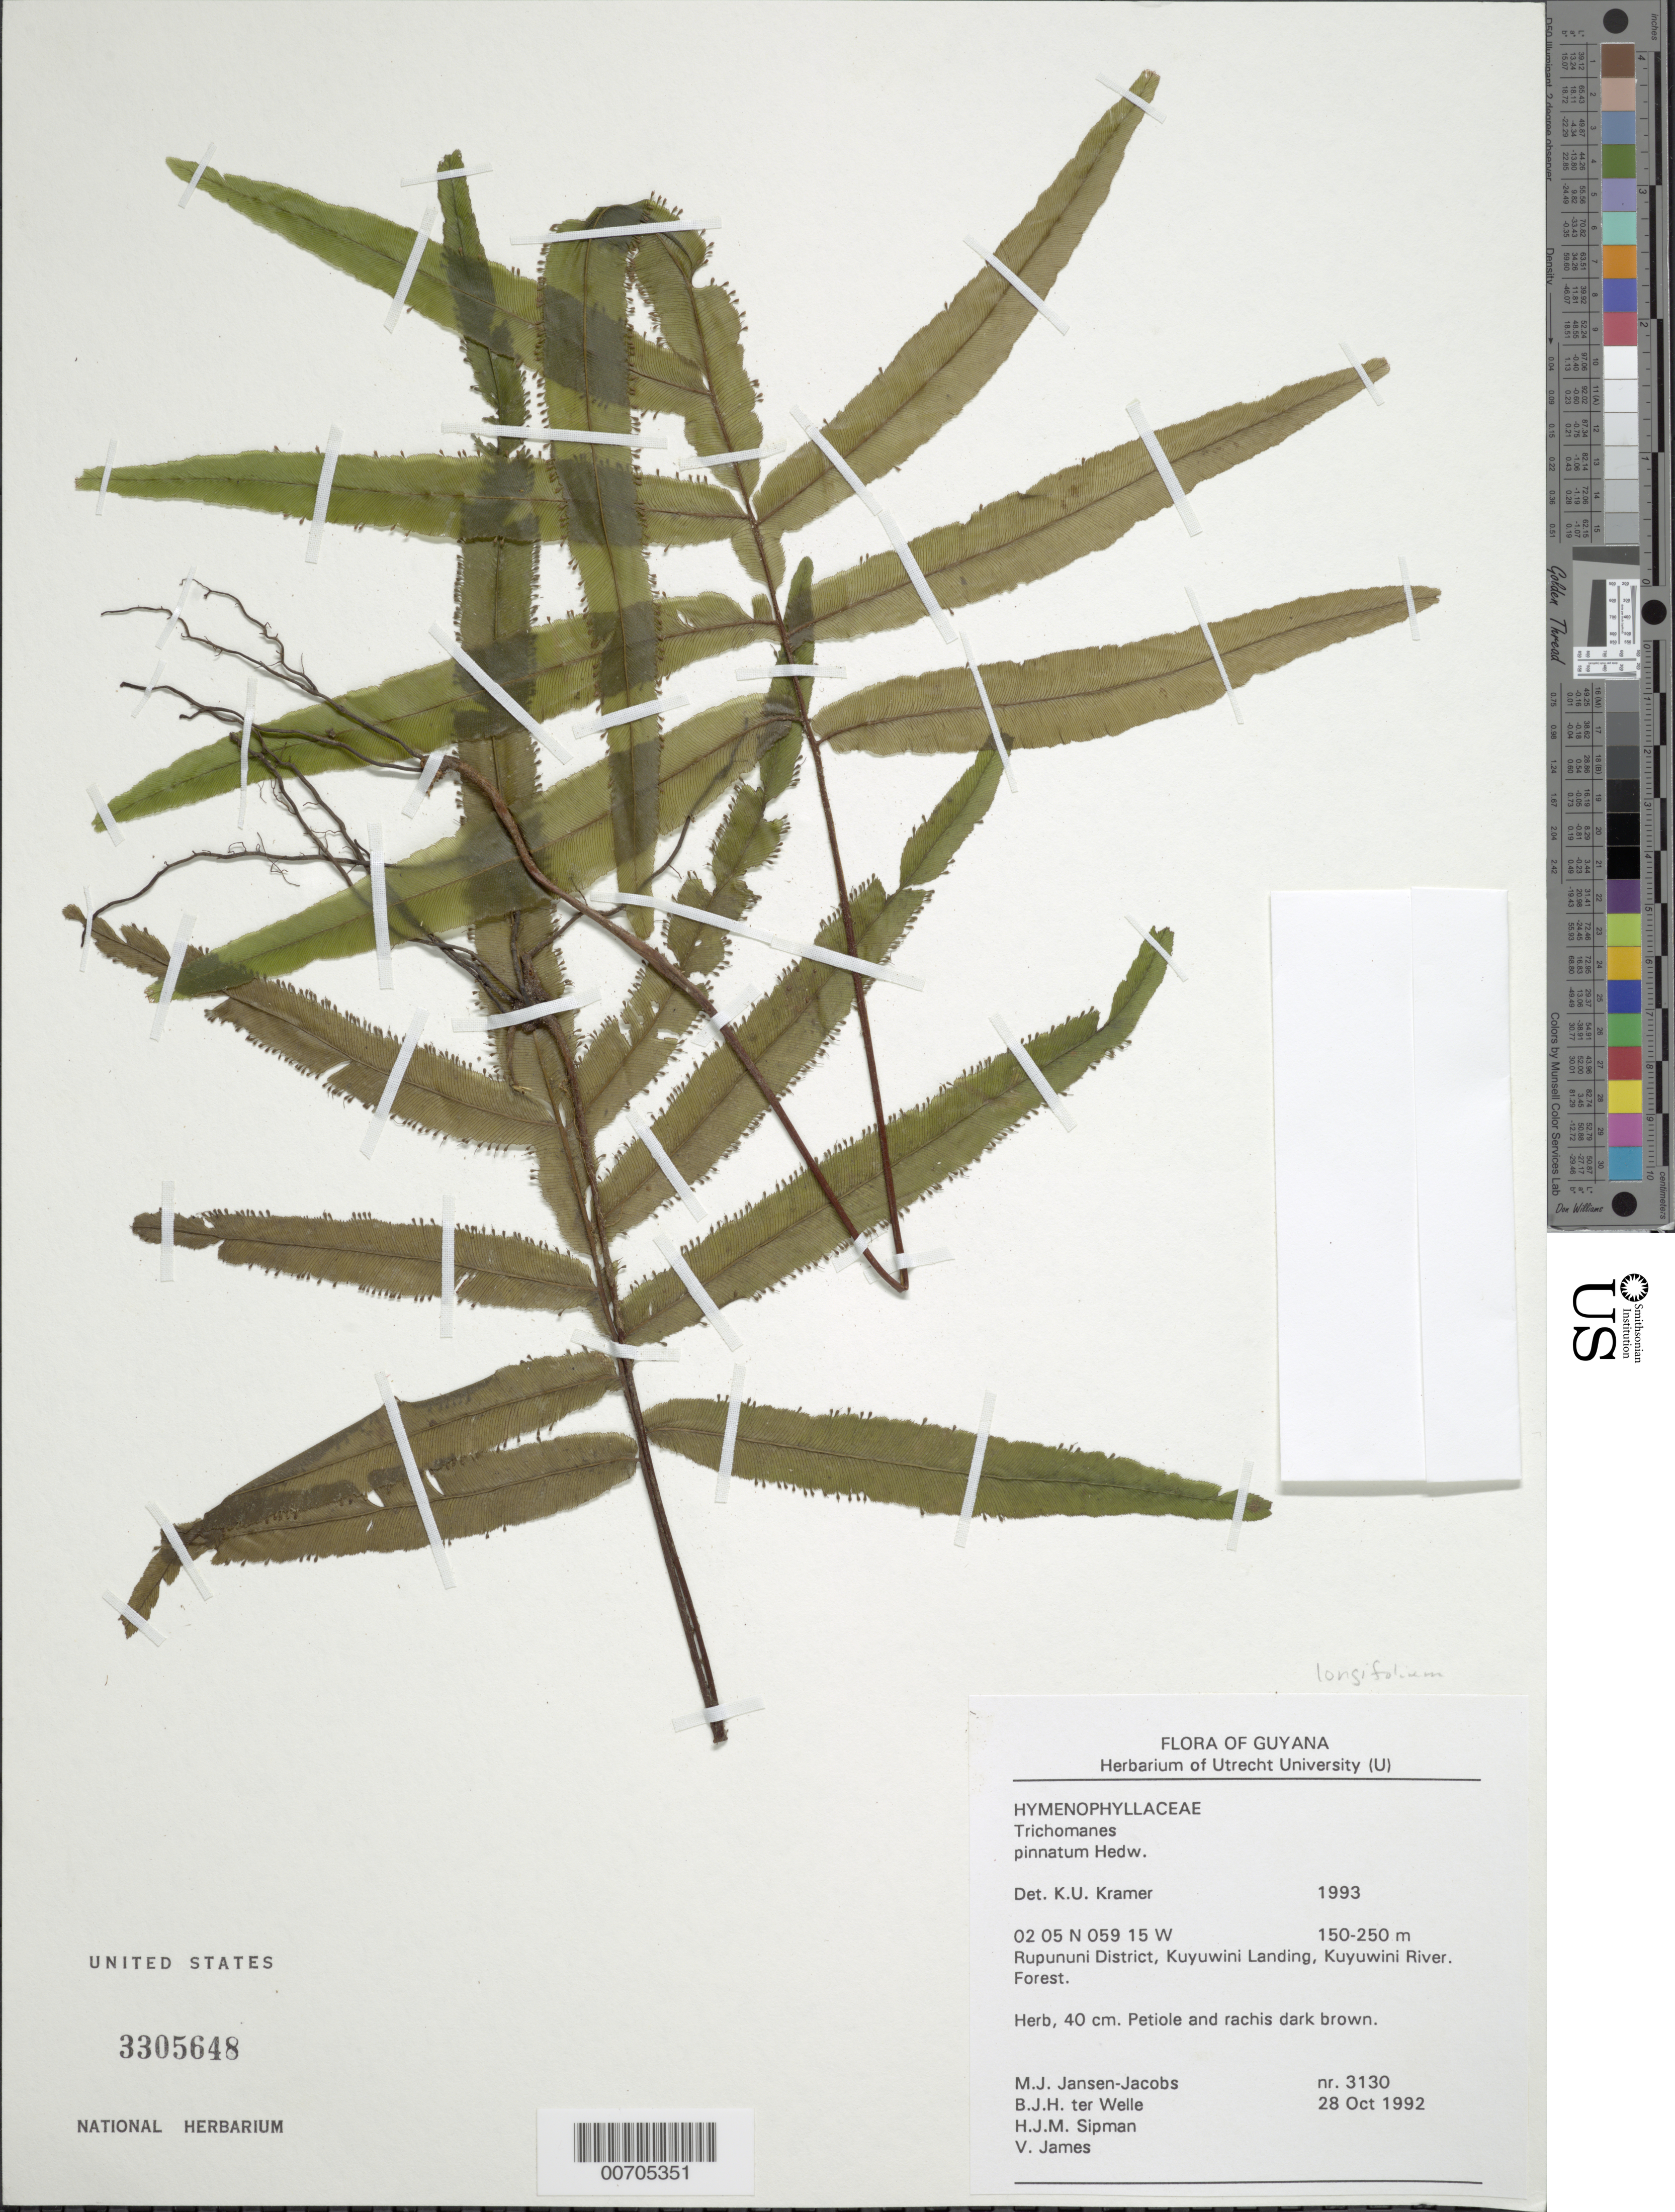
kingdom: Plantae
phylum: Tracheophyta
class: Polypodiopsida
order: Hymenophyllales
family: Hymenophyllaceae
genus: Trichomanes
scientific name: Trichomanes longifolium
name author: Desv.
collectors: M. J. Jansen-Jacobs, B. Welle, H. J. M. Sipman & V. James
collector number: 3130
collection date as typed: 28-Oct-92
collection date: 1992-10-28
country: Guyana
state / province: U. Takutu-U. Essequibo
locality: Kuyuwini Landing, Kuyuwini River, Rupununi District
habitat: Forest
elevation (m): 150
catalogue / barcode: US 3305648